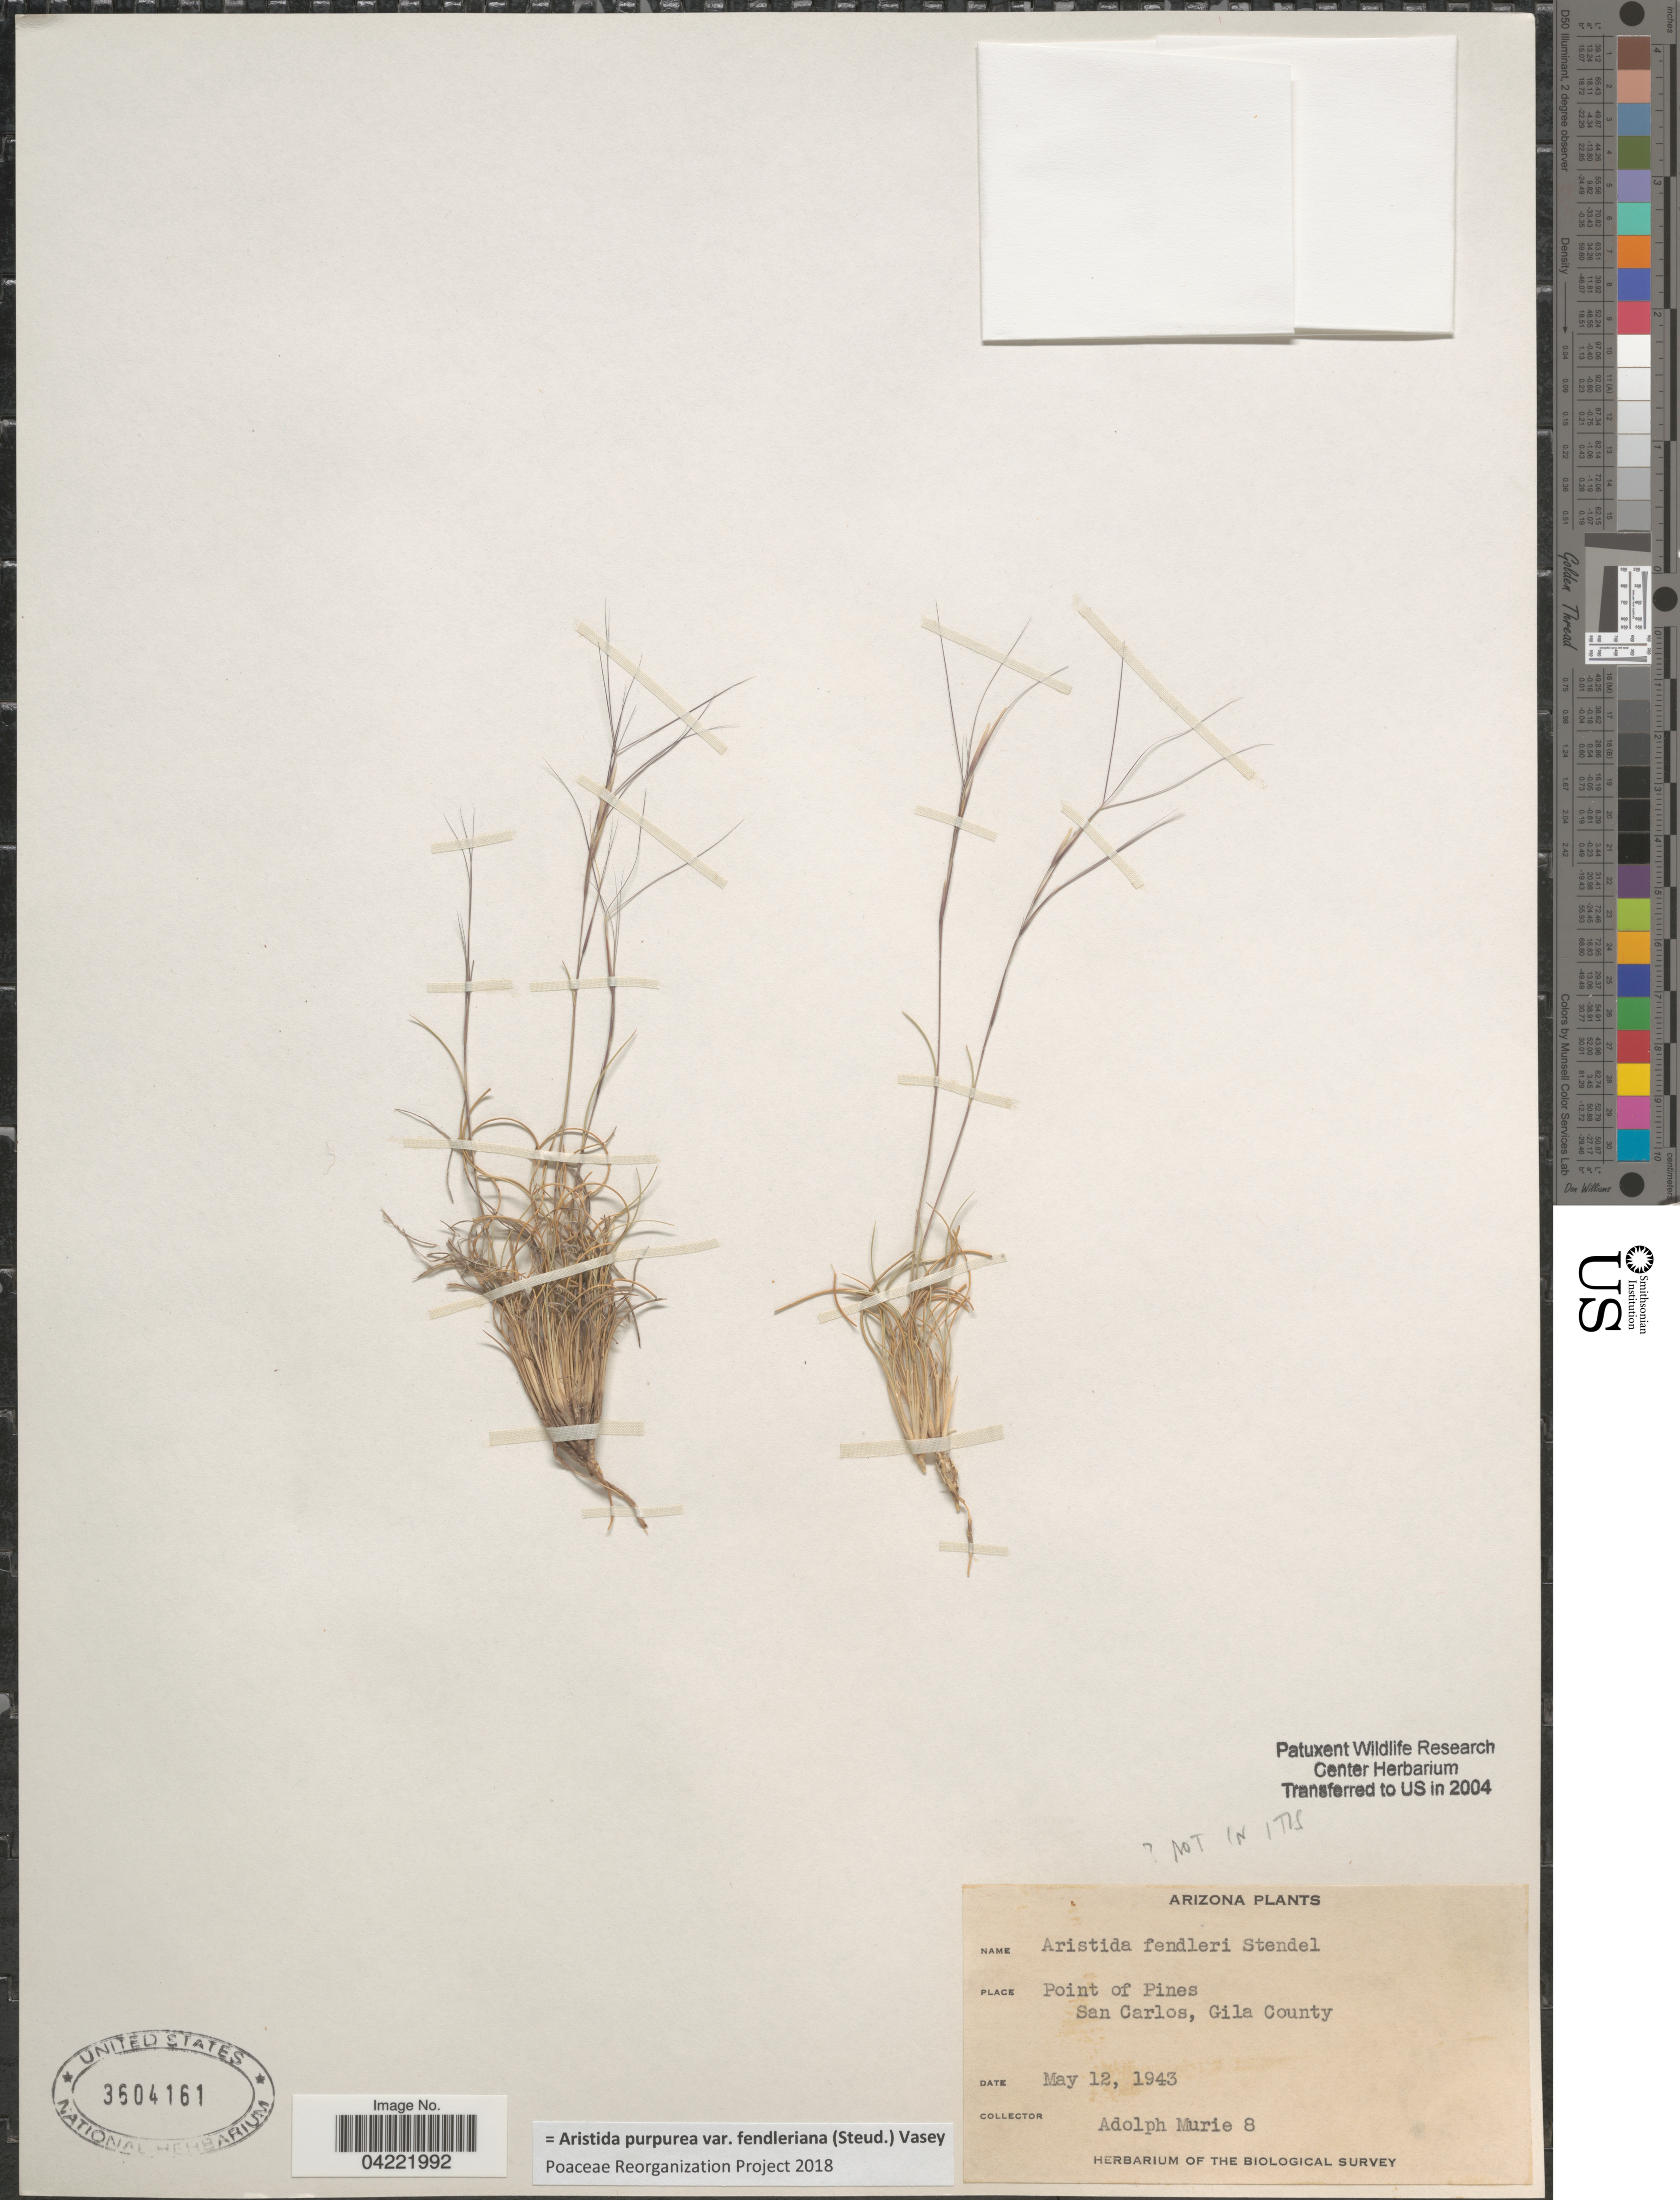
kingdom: Plantae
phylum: Tracheophyta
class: Liliopsida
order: Poales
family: Poaceae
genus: Aristida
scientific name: Aristida purpurea var. fendleriana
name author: (Steud.) Vasey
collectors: A. Murie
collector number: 8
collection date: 1943-05-12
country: United States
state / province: Arizona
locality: Point of Pines. San Carlos, Gila County. The Biological Survey.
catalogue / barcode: US 3604161